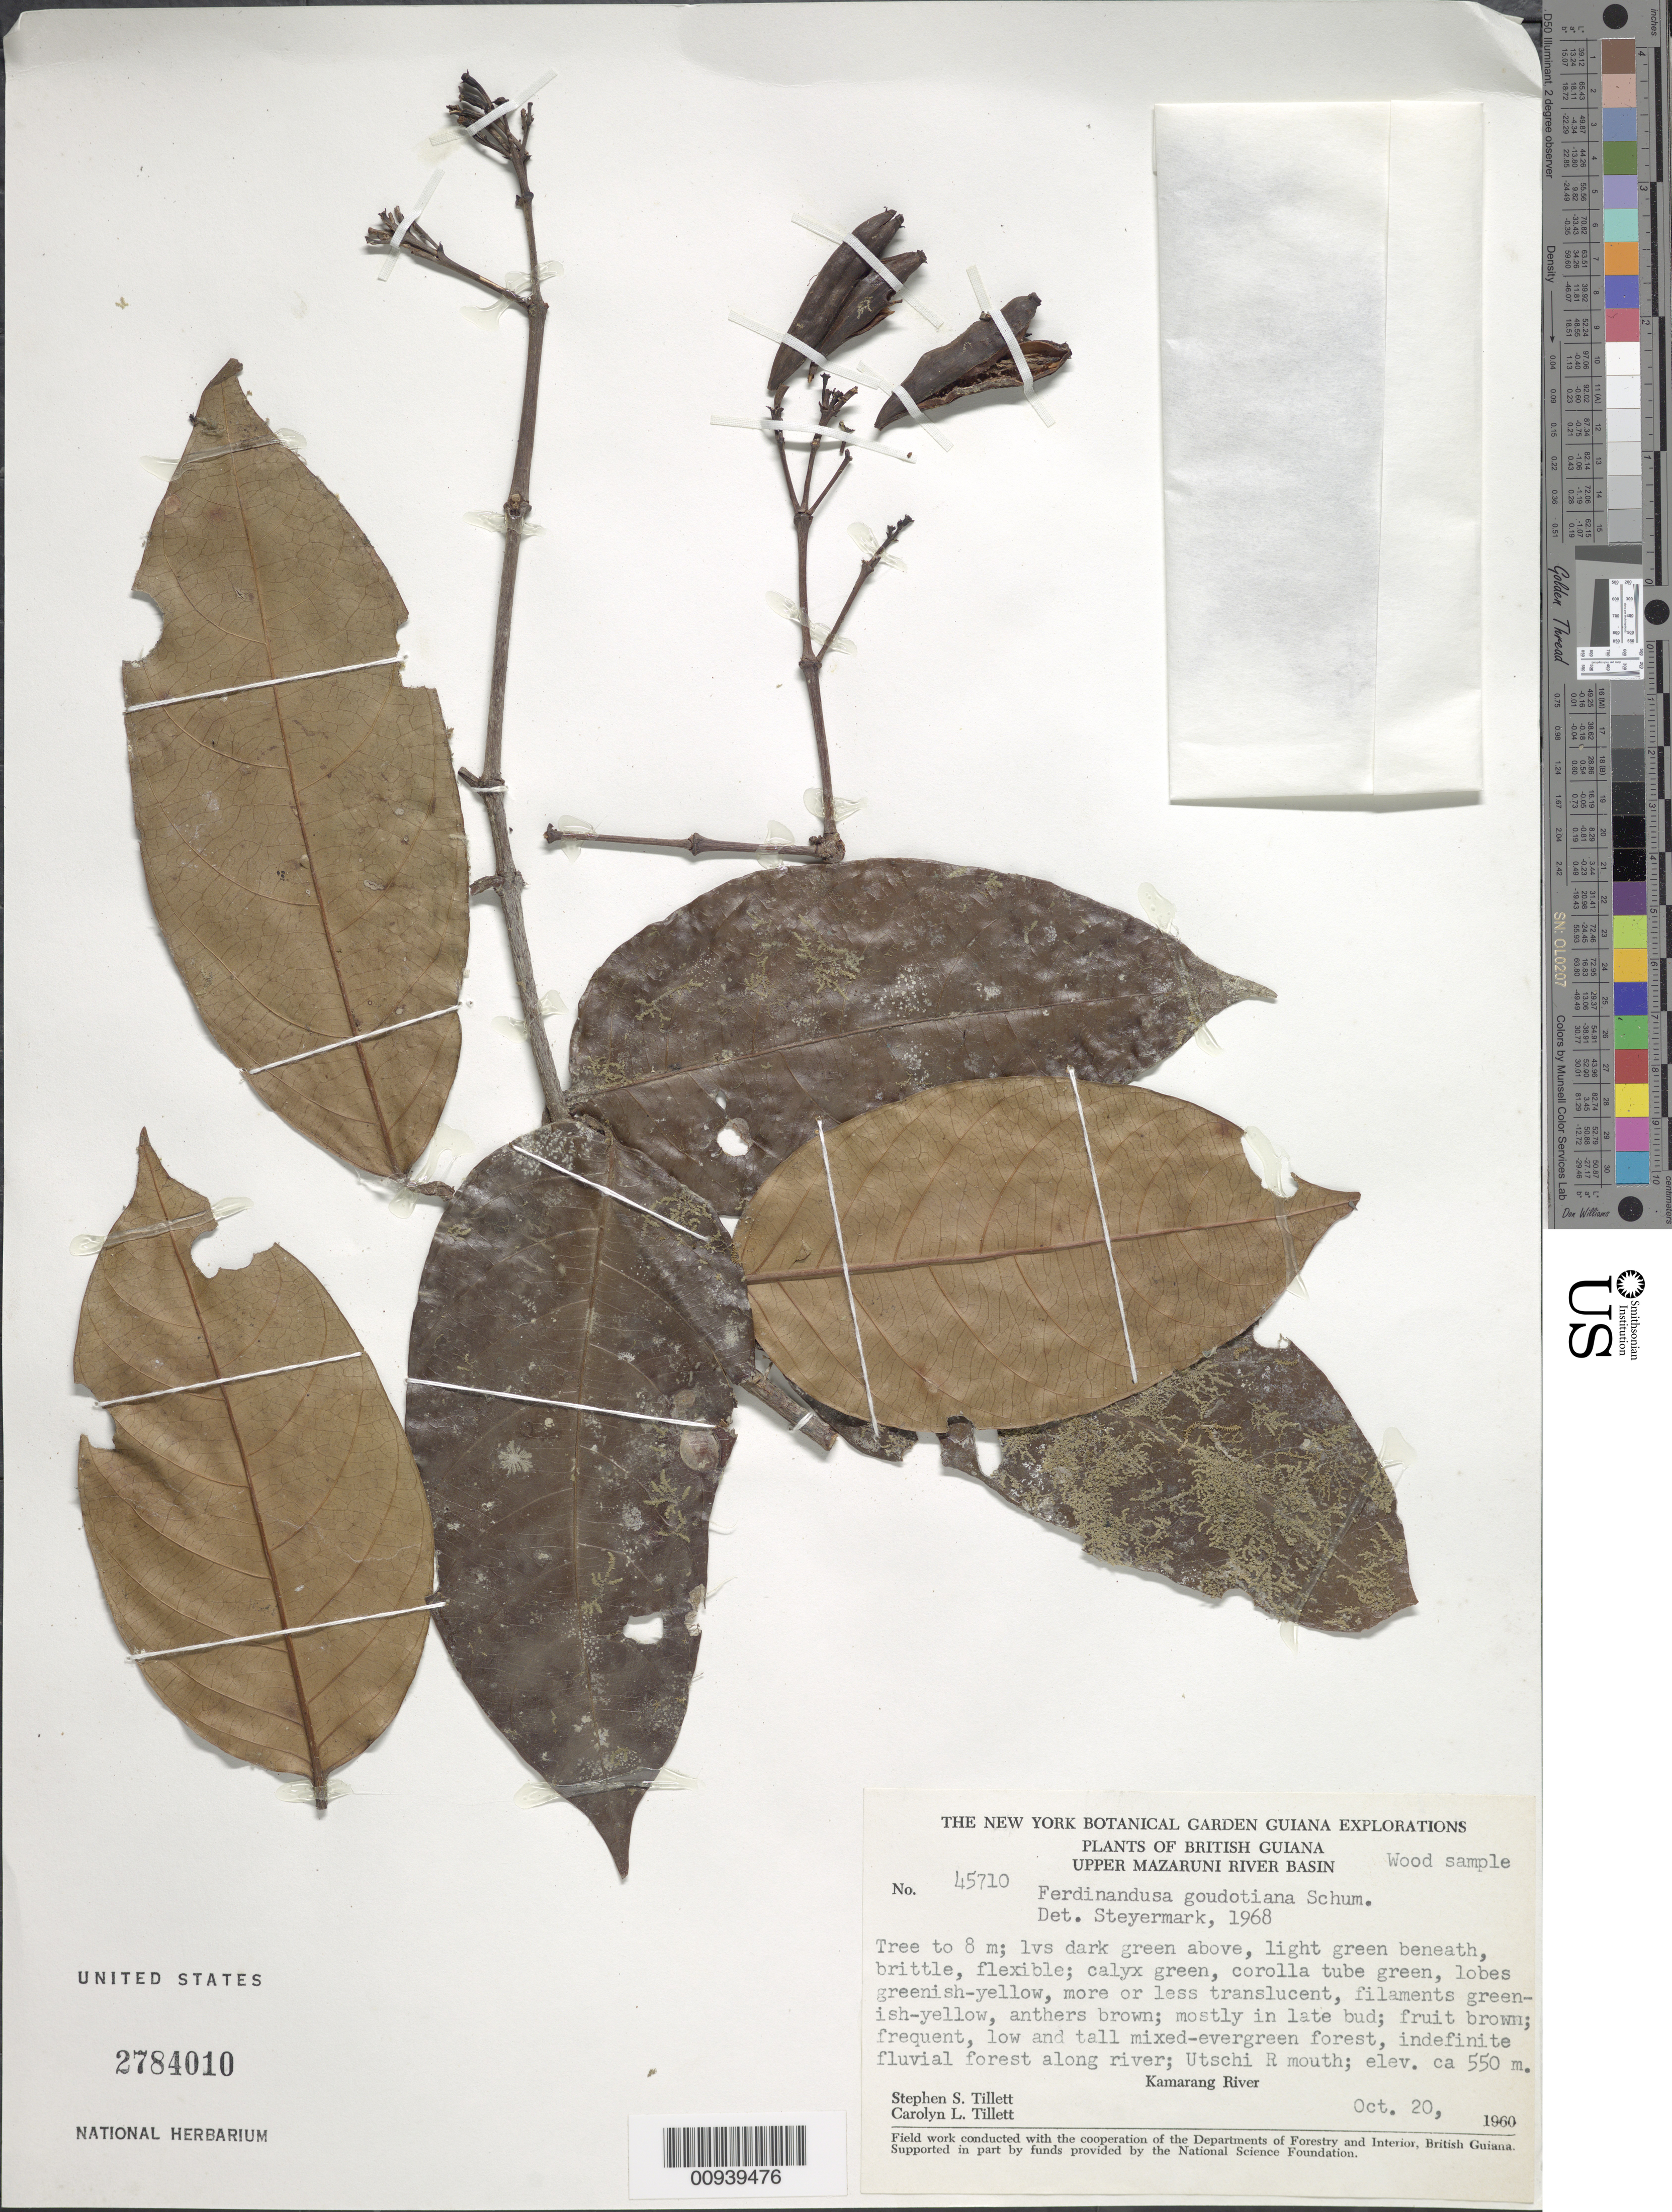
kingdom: Plantae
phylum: Tracheophyta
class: Magnoliopsida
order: Gentianales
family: Rubiaceae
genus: Ferdinandusa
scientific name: Ferdinandusa goudotiana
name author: K. Schum.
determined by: Steyermark, Julian A., (VEN)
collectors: S. S. Tillett & C. L. Tillett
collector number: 45710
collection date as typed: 20-Oct-60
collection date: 1960-10-20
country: Guyana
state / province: Cuyuni-Mazaruni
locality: Upper Mazaruni River Basin, mouth of Utschi River, Kamarang River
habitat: Low and tall mixed-evergreen forest, indefinite fluvial forest alon griver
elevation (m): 550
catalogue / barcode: US 2784010